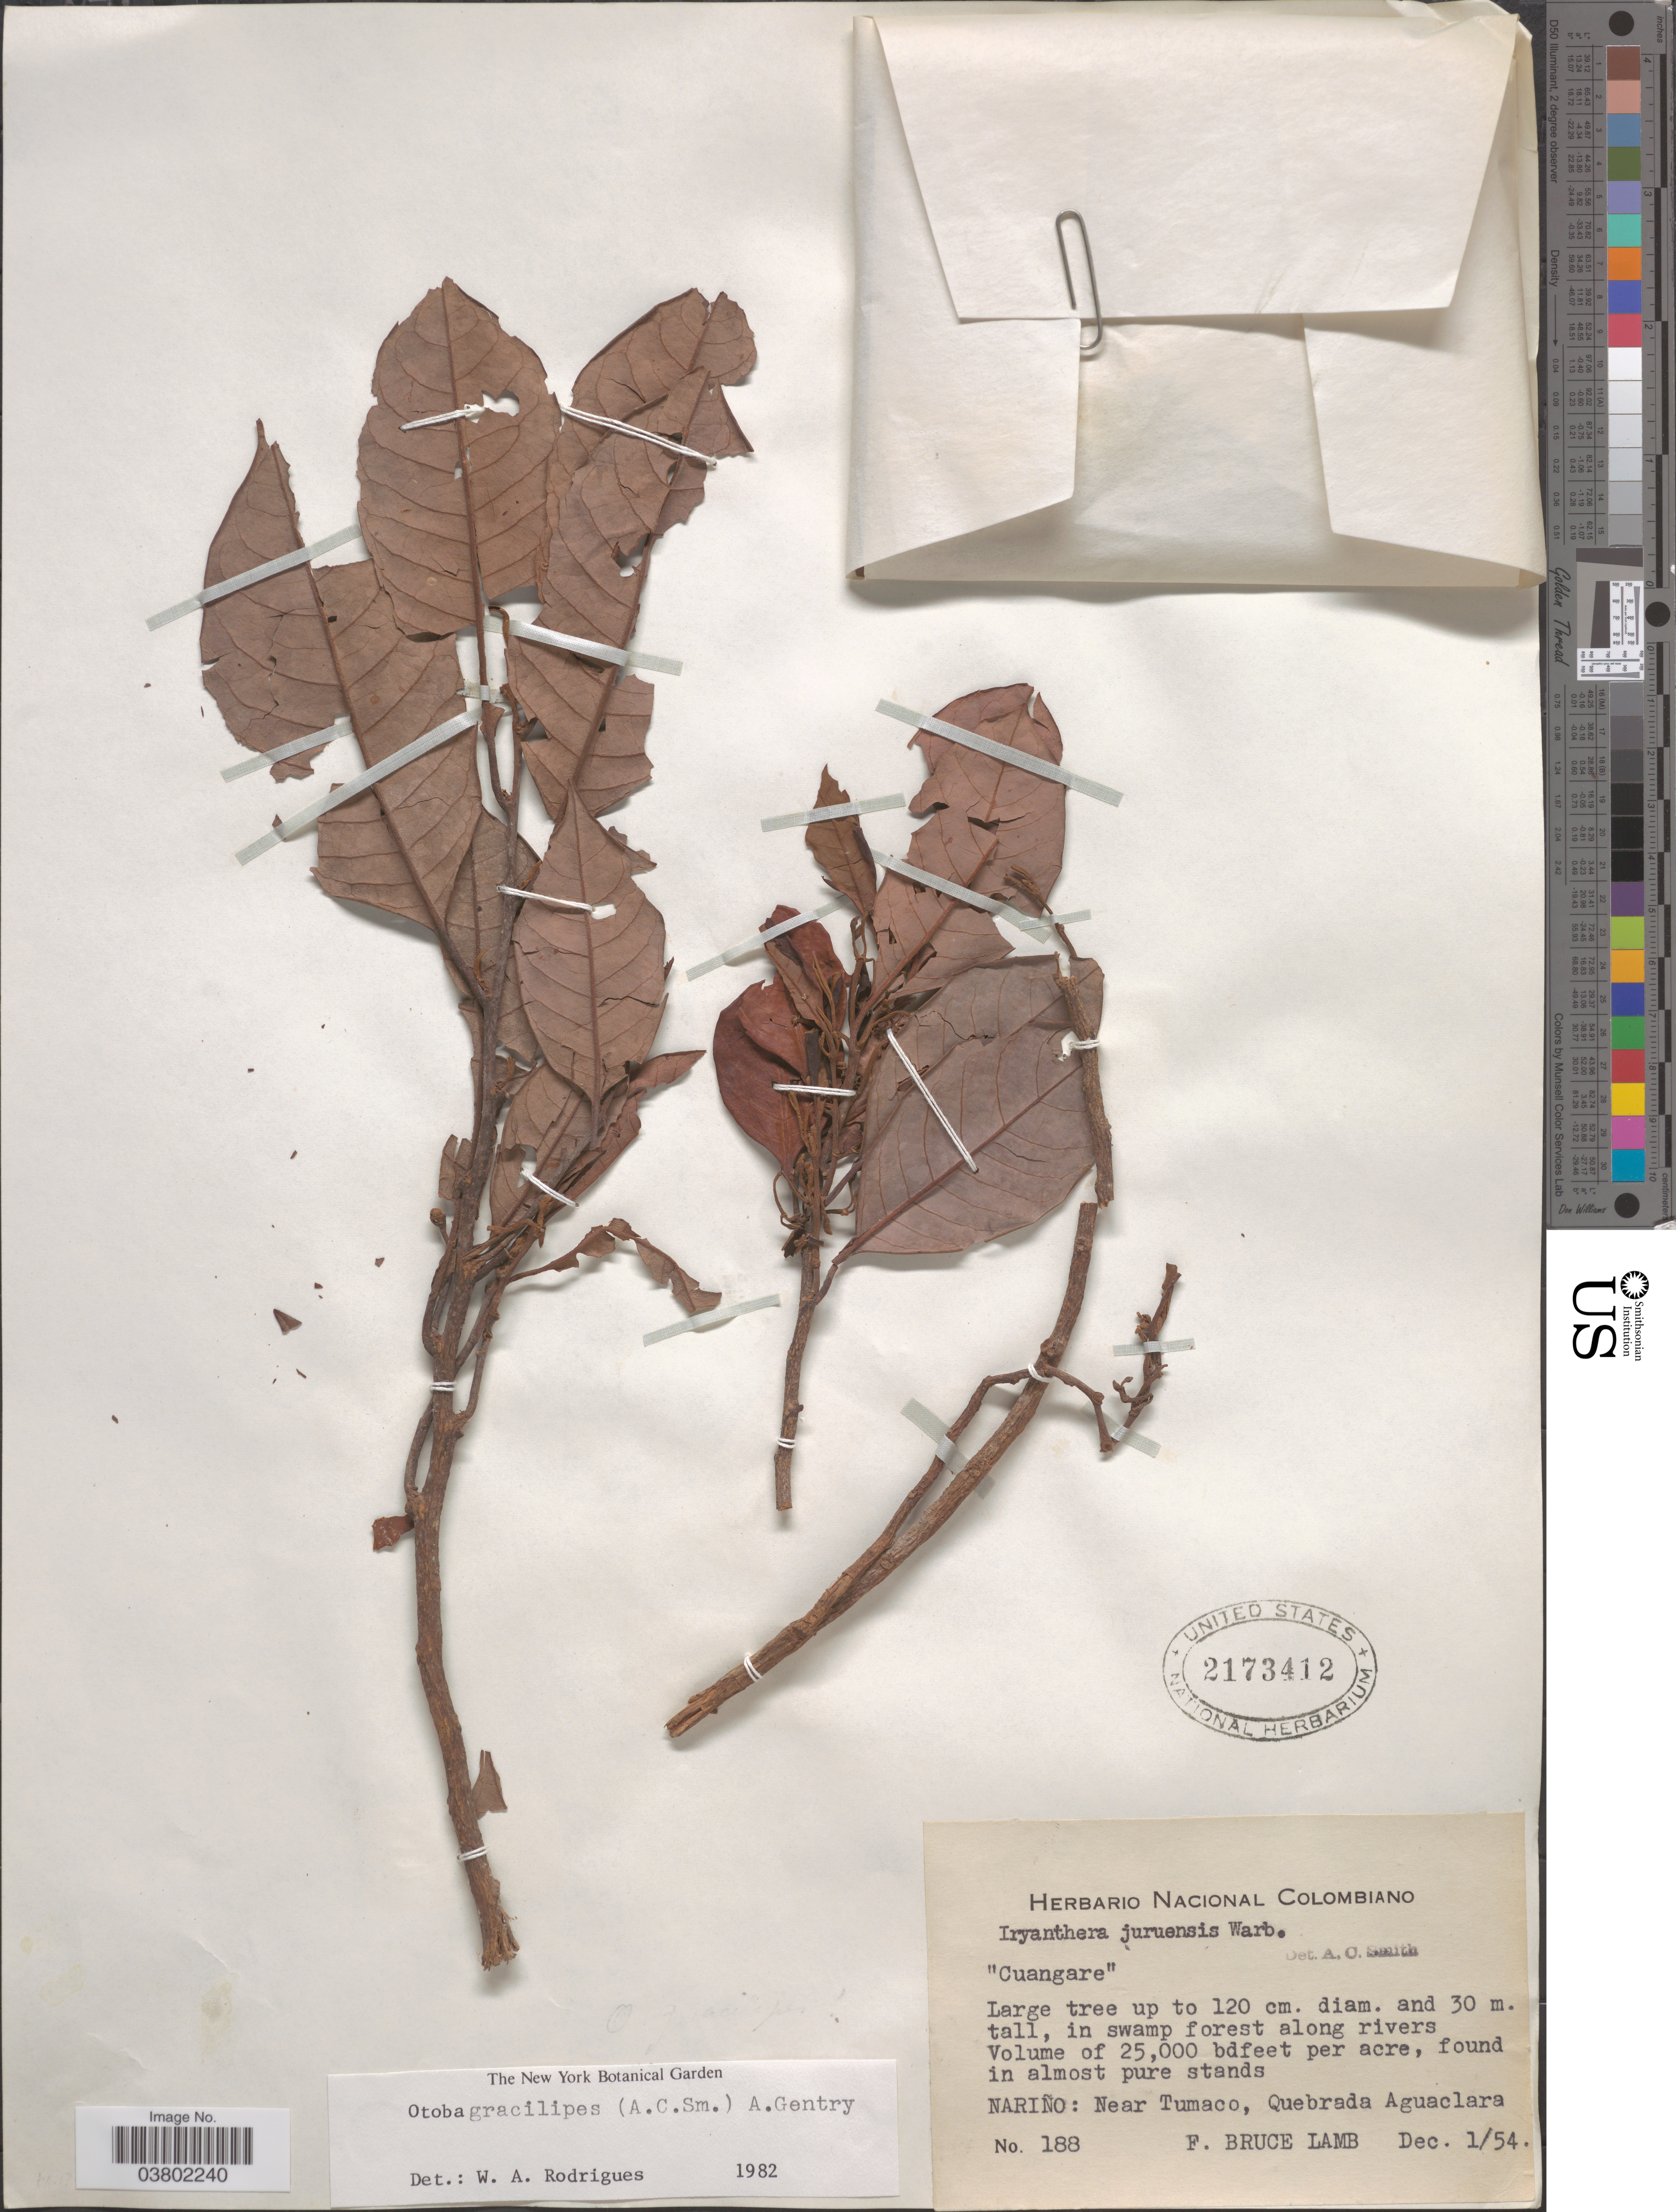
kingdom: Plantae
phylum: Tracheophyta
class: Magnoliopsida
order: Magnoliales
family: Myristicaceae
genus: Otoba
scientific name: Otoba gracilipes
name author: (A.C. Sm.) A.H. Gentry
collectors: F. B. Lamb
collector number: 188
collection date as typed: Transcribed d/m/y: 1/12/54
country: Colombia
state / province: Nariño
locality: Near Tumaco, Quebrada Aguaclara.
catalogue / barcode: US 2173412